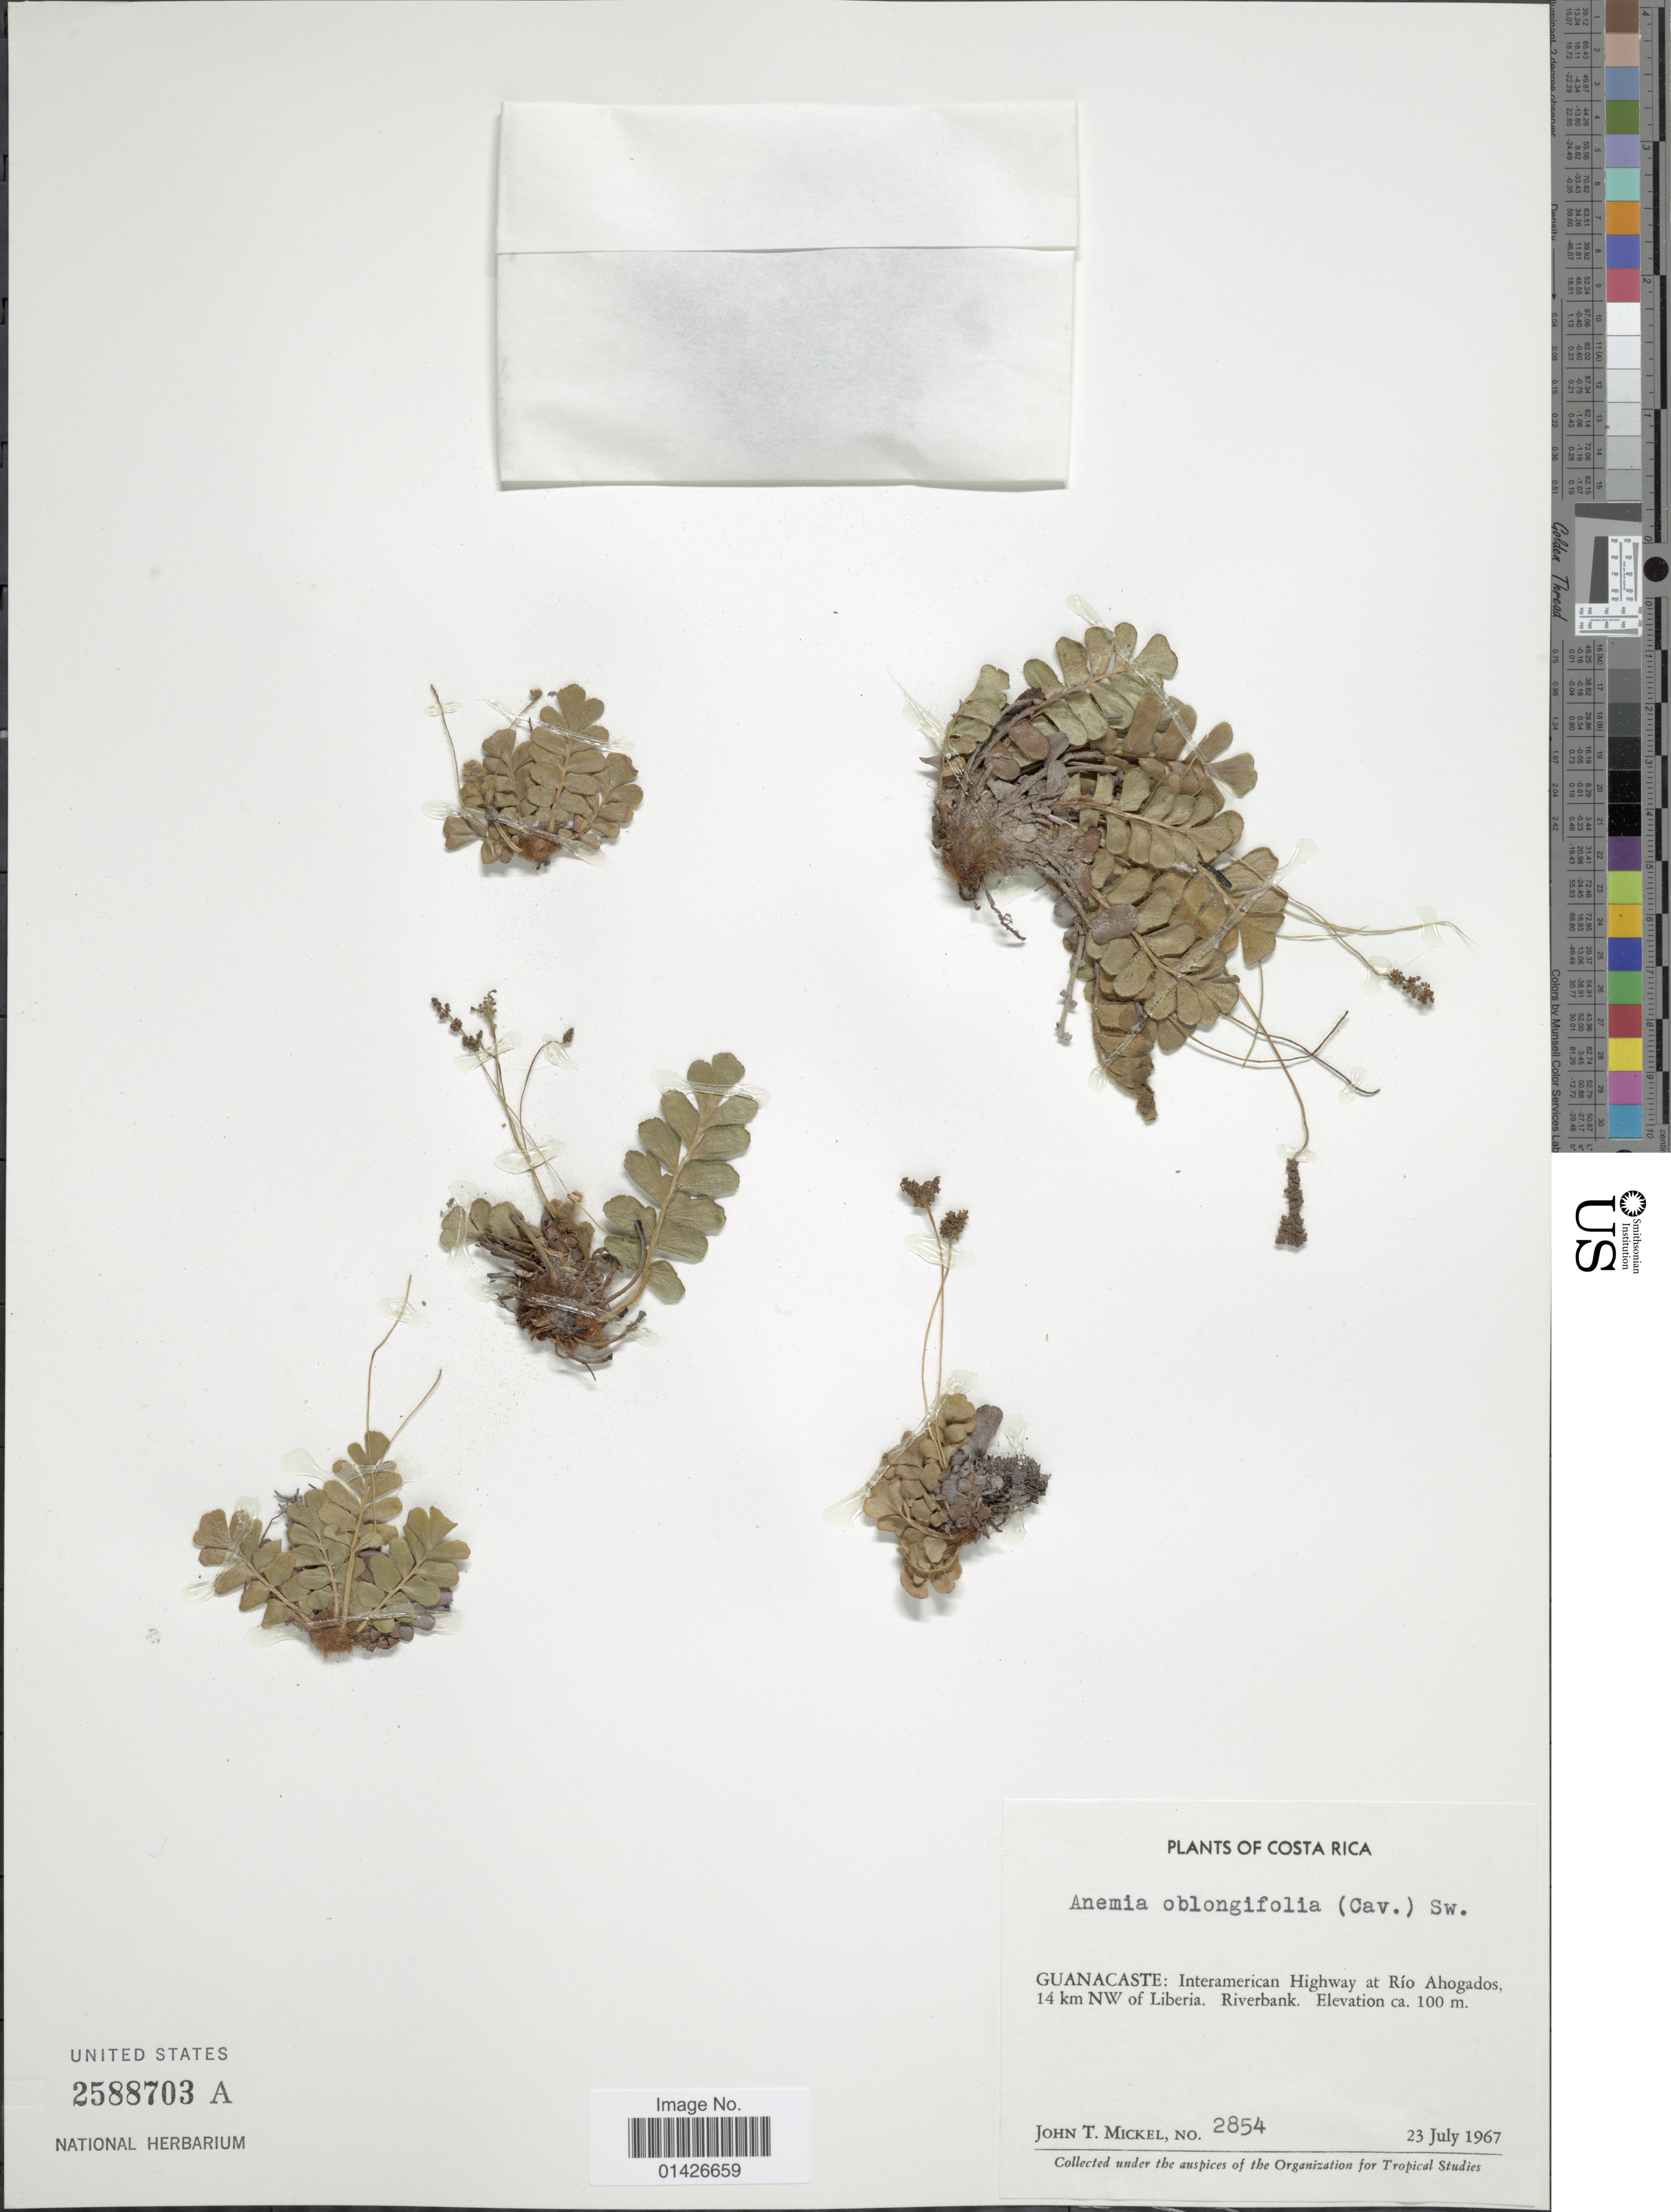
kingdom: Plantae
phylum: Tracheophyta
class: Polypodiopsida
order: Schizaeales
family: Anemiaceae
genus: Anemia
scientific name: Anemia oblongifolia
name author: (Cav.) Sw.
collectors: J. T. Mickel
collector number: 2854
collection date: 1967-07-23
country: Costa Rica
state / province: Guanacaste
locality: Interamerican Highway at Río Ahogados, 14 km NW of Liberia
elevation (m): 100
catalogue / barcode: US 2588703A